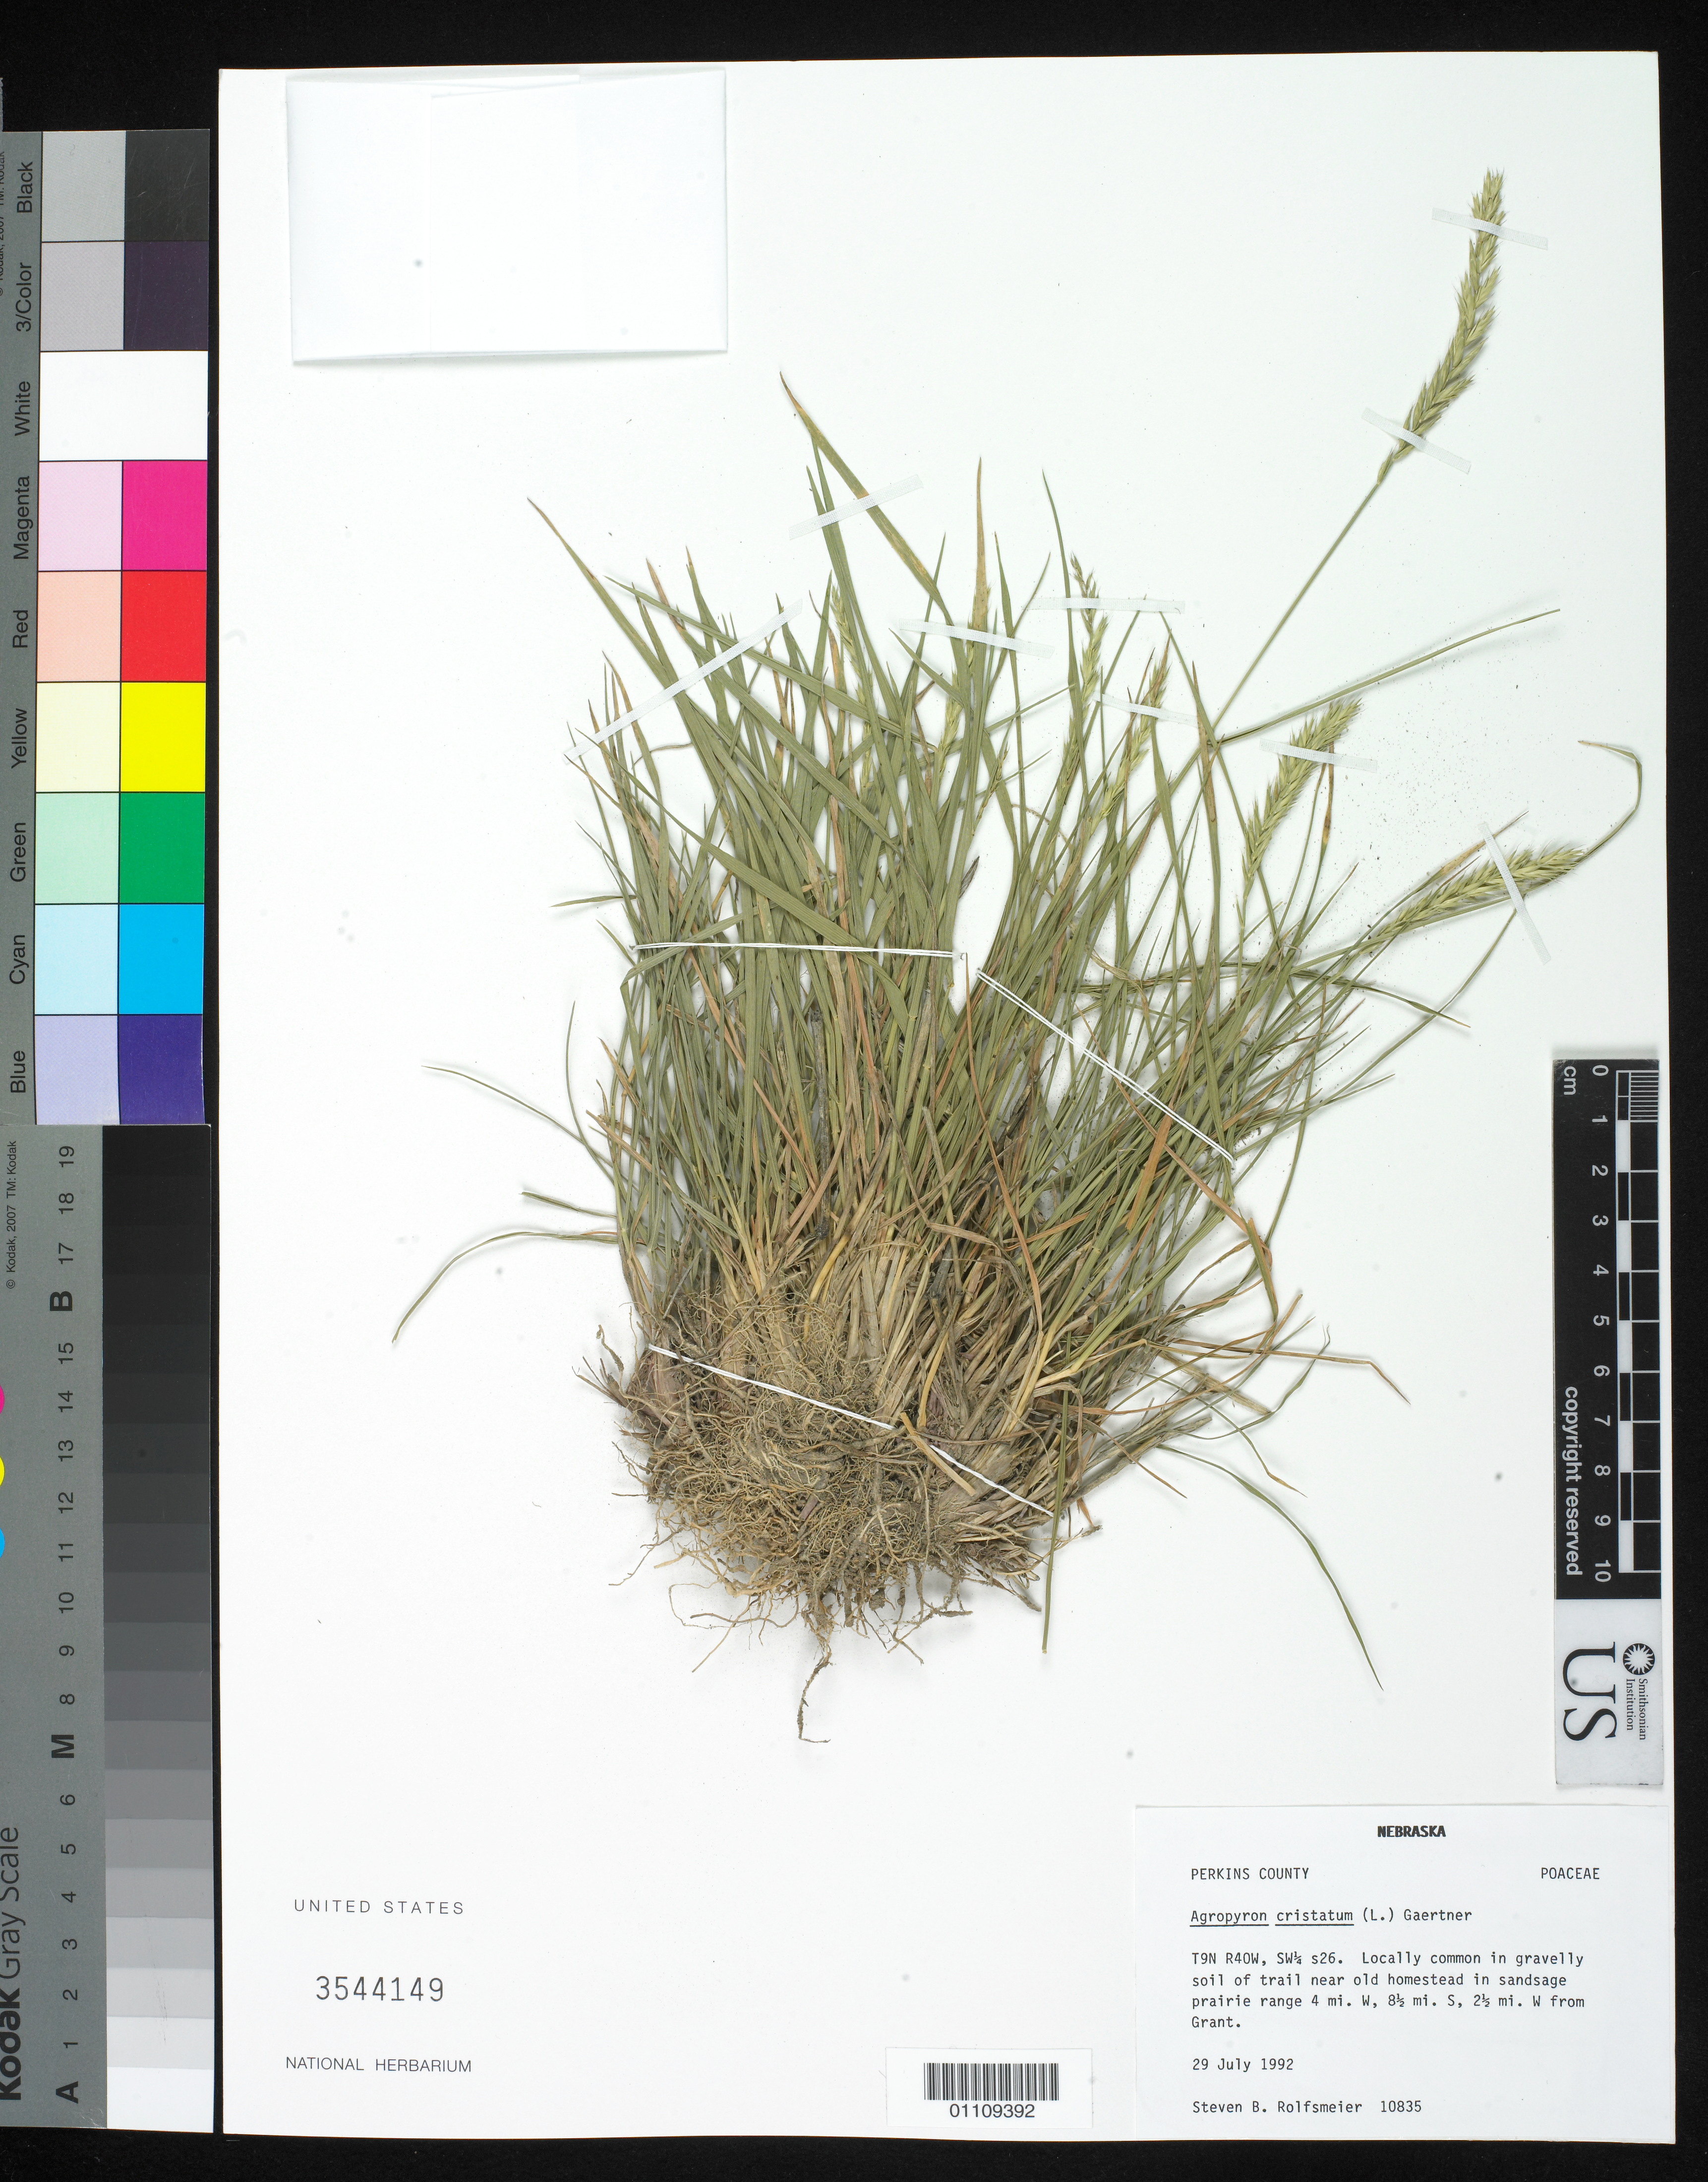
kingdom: Plantae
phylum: Tracheophyta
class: Liliopsida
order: Poales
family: Poaceae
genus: Agropyron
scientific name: Agropyron cristatum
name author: (L.) Gaertn.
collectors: R. Johnson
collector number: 10835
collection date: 1992-07-29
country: United States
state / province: Nebraska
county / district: Perkins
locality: Locally common in gravelly soil of trail near old homestead in sandsage prairie range 4 mi. W, 8 1/2 mi. S, 2 2/1 mi. W. from Grant.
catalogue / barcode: US 3544149